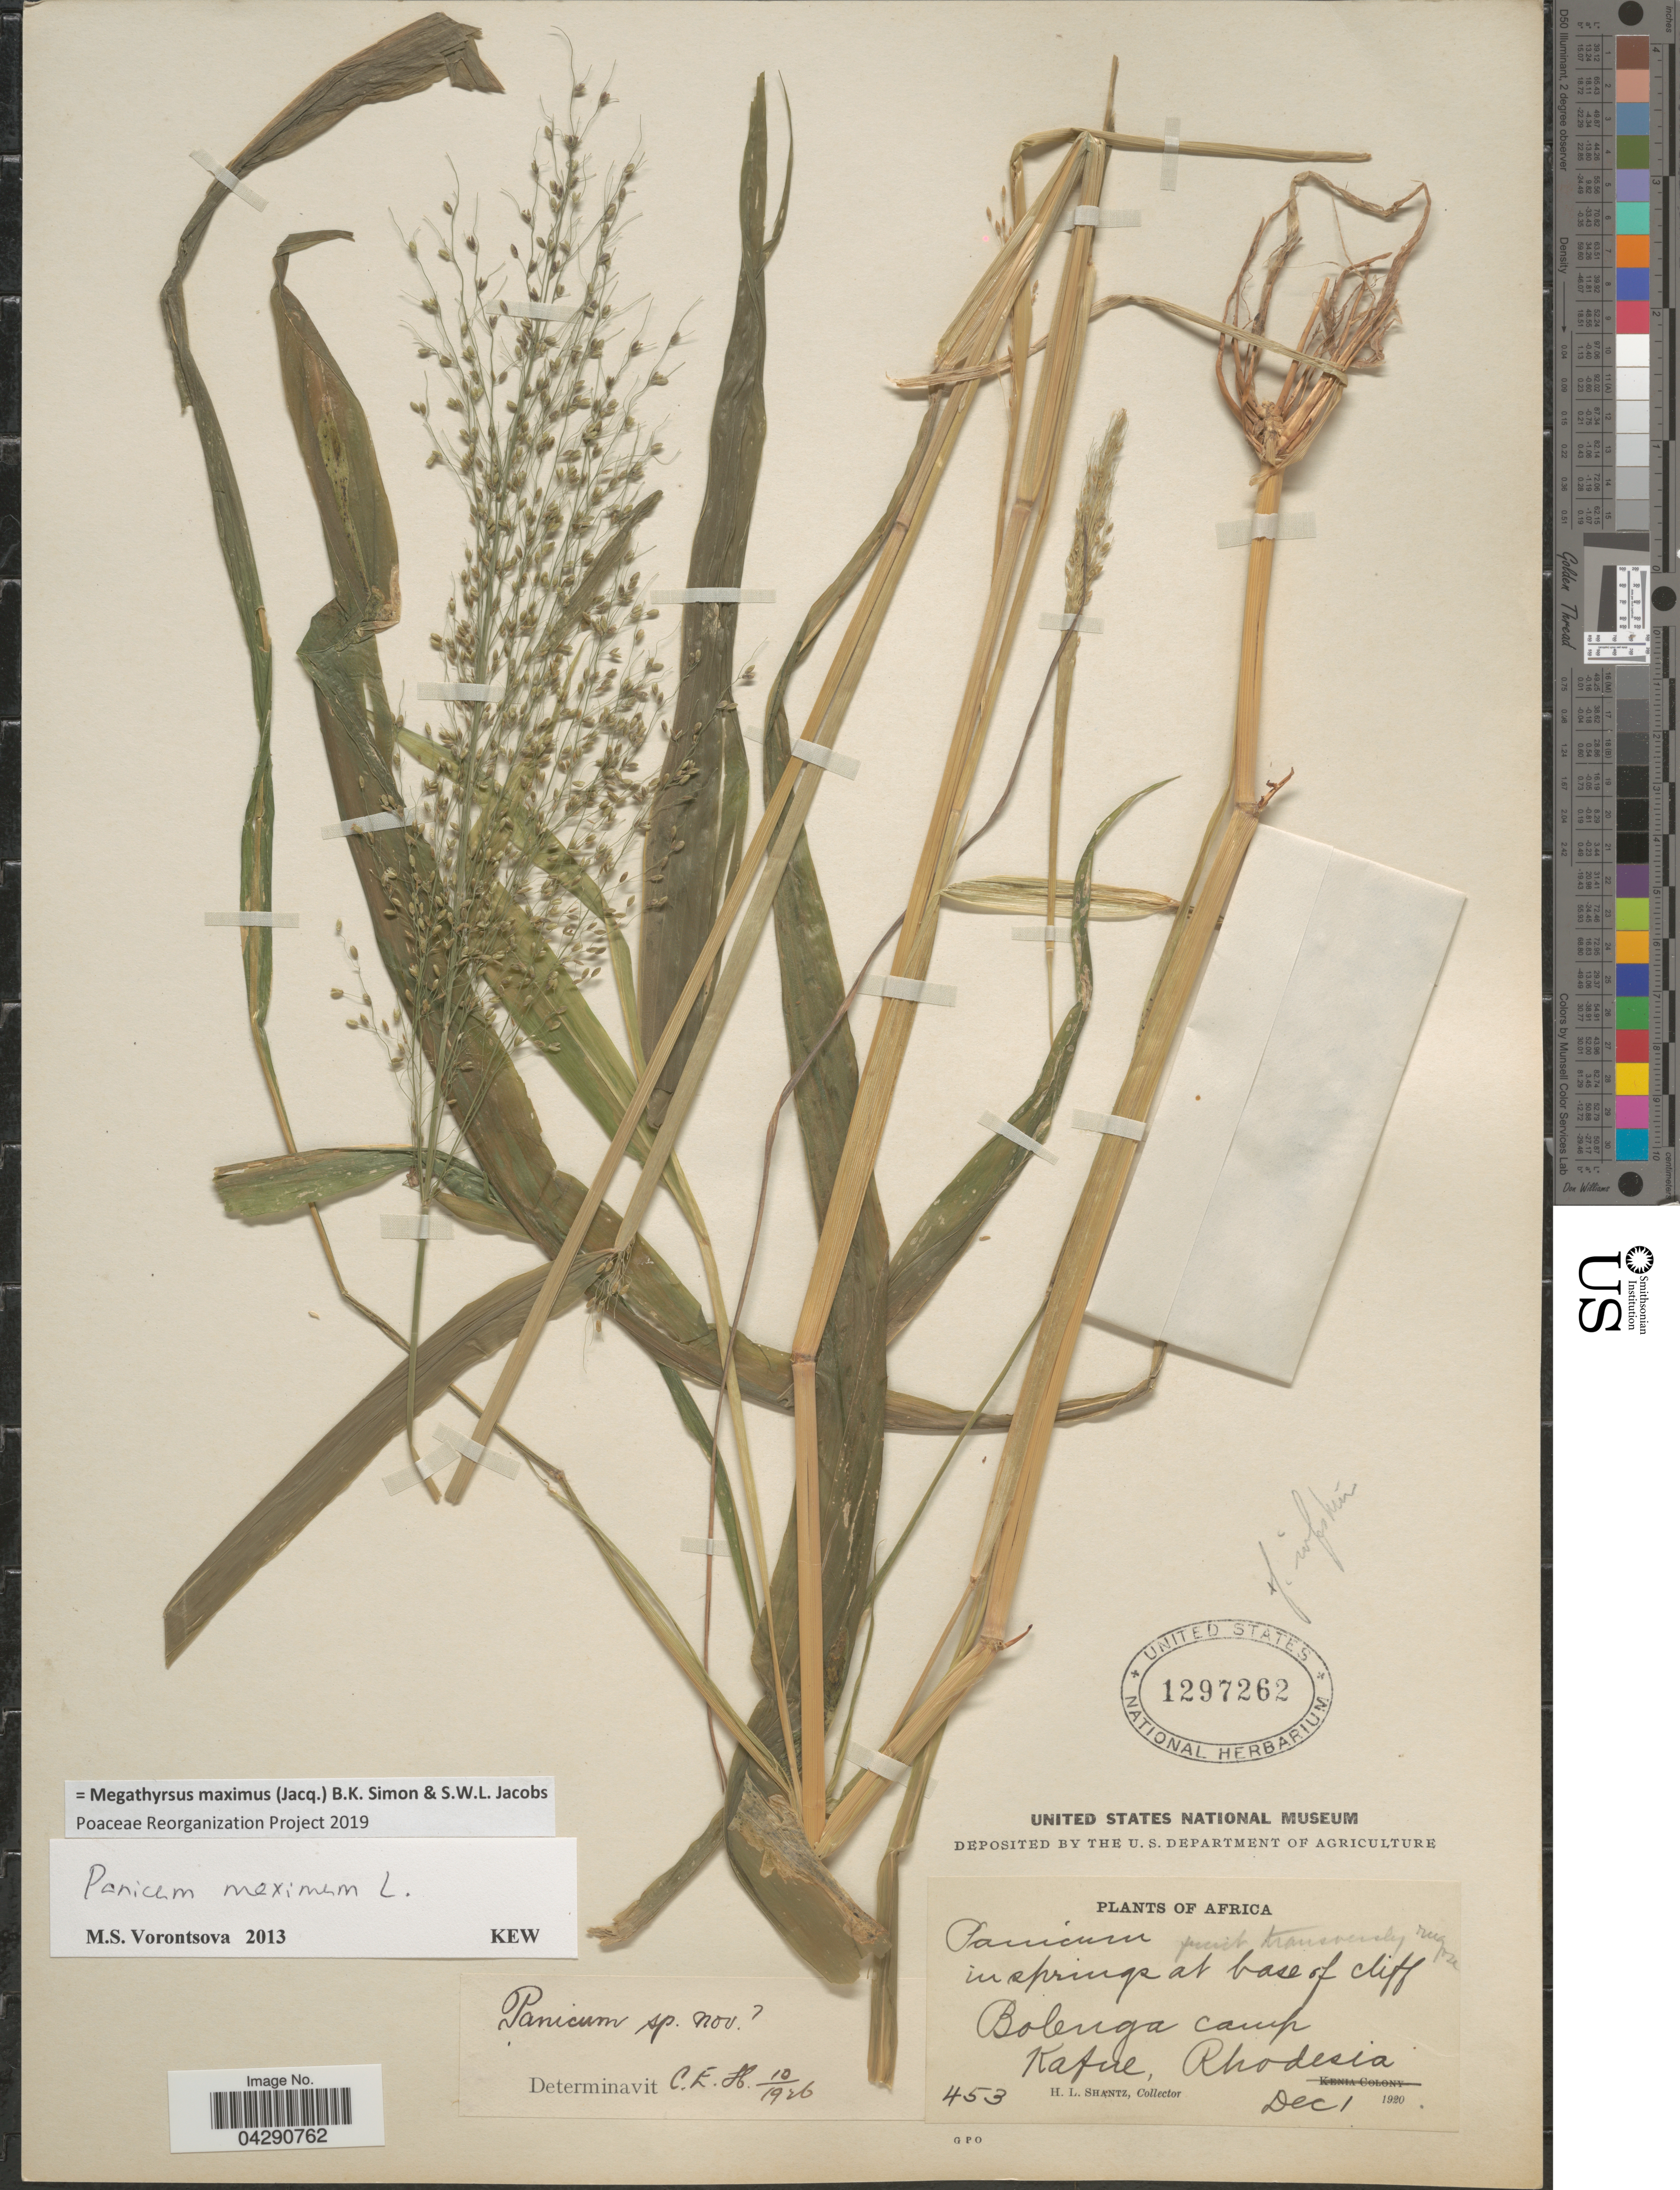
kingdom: Plantae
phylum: Tracheophyta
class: Liliopsida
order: Poales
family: Poaceae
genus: Megathyrsus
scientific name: Megathyrsus maximus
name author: (Jacq.) B.K. Simon & S.W.L. Jacobs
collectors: H. Shantz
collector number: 453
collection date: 1920-12-01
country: Zimbabwe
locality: Bolenga camp Kafue, Rhodesia.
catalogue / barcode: US 1297262